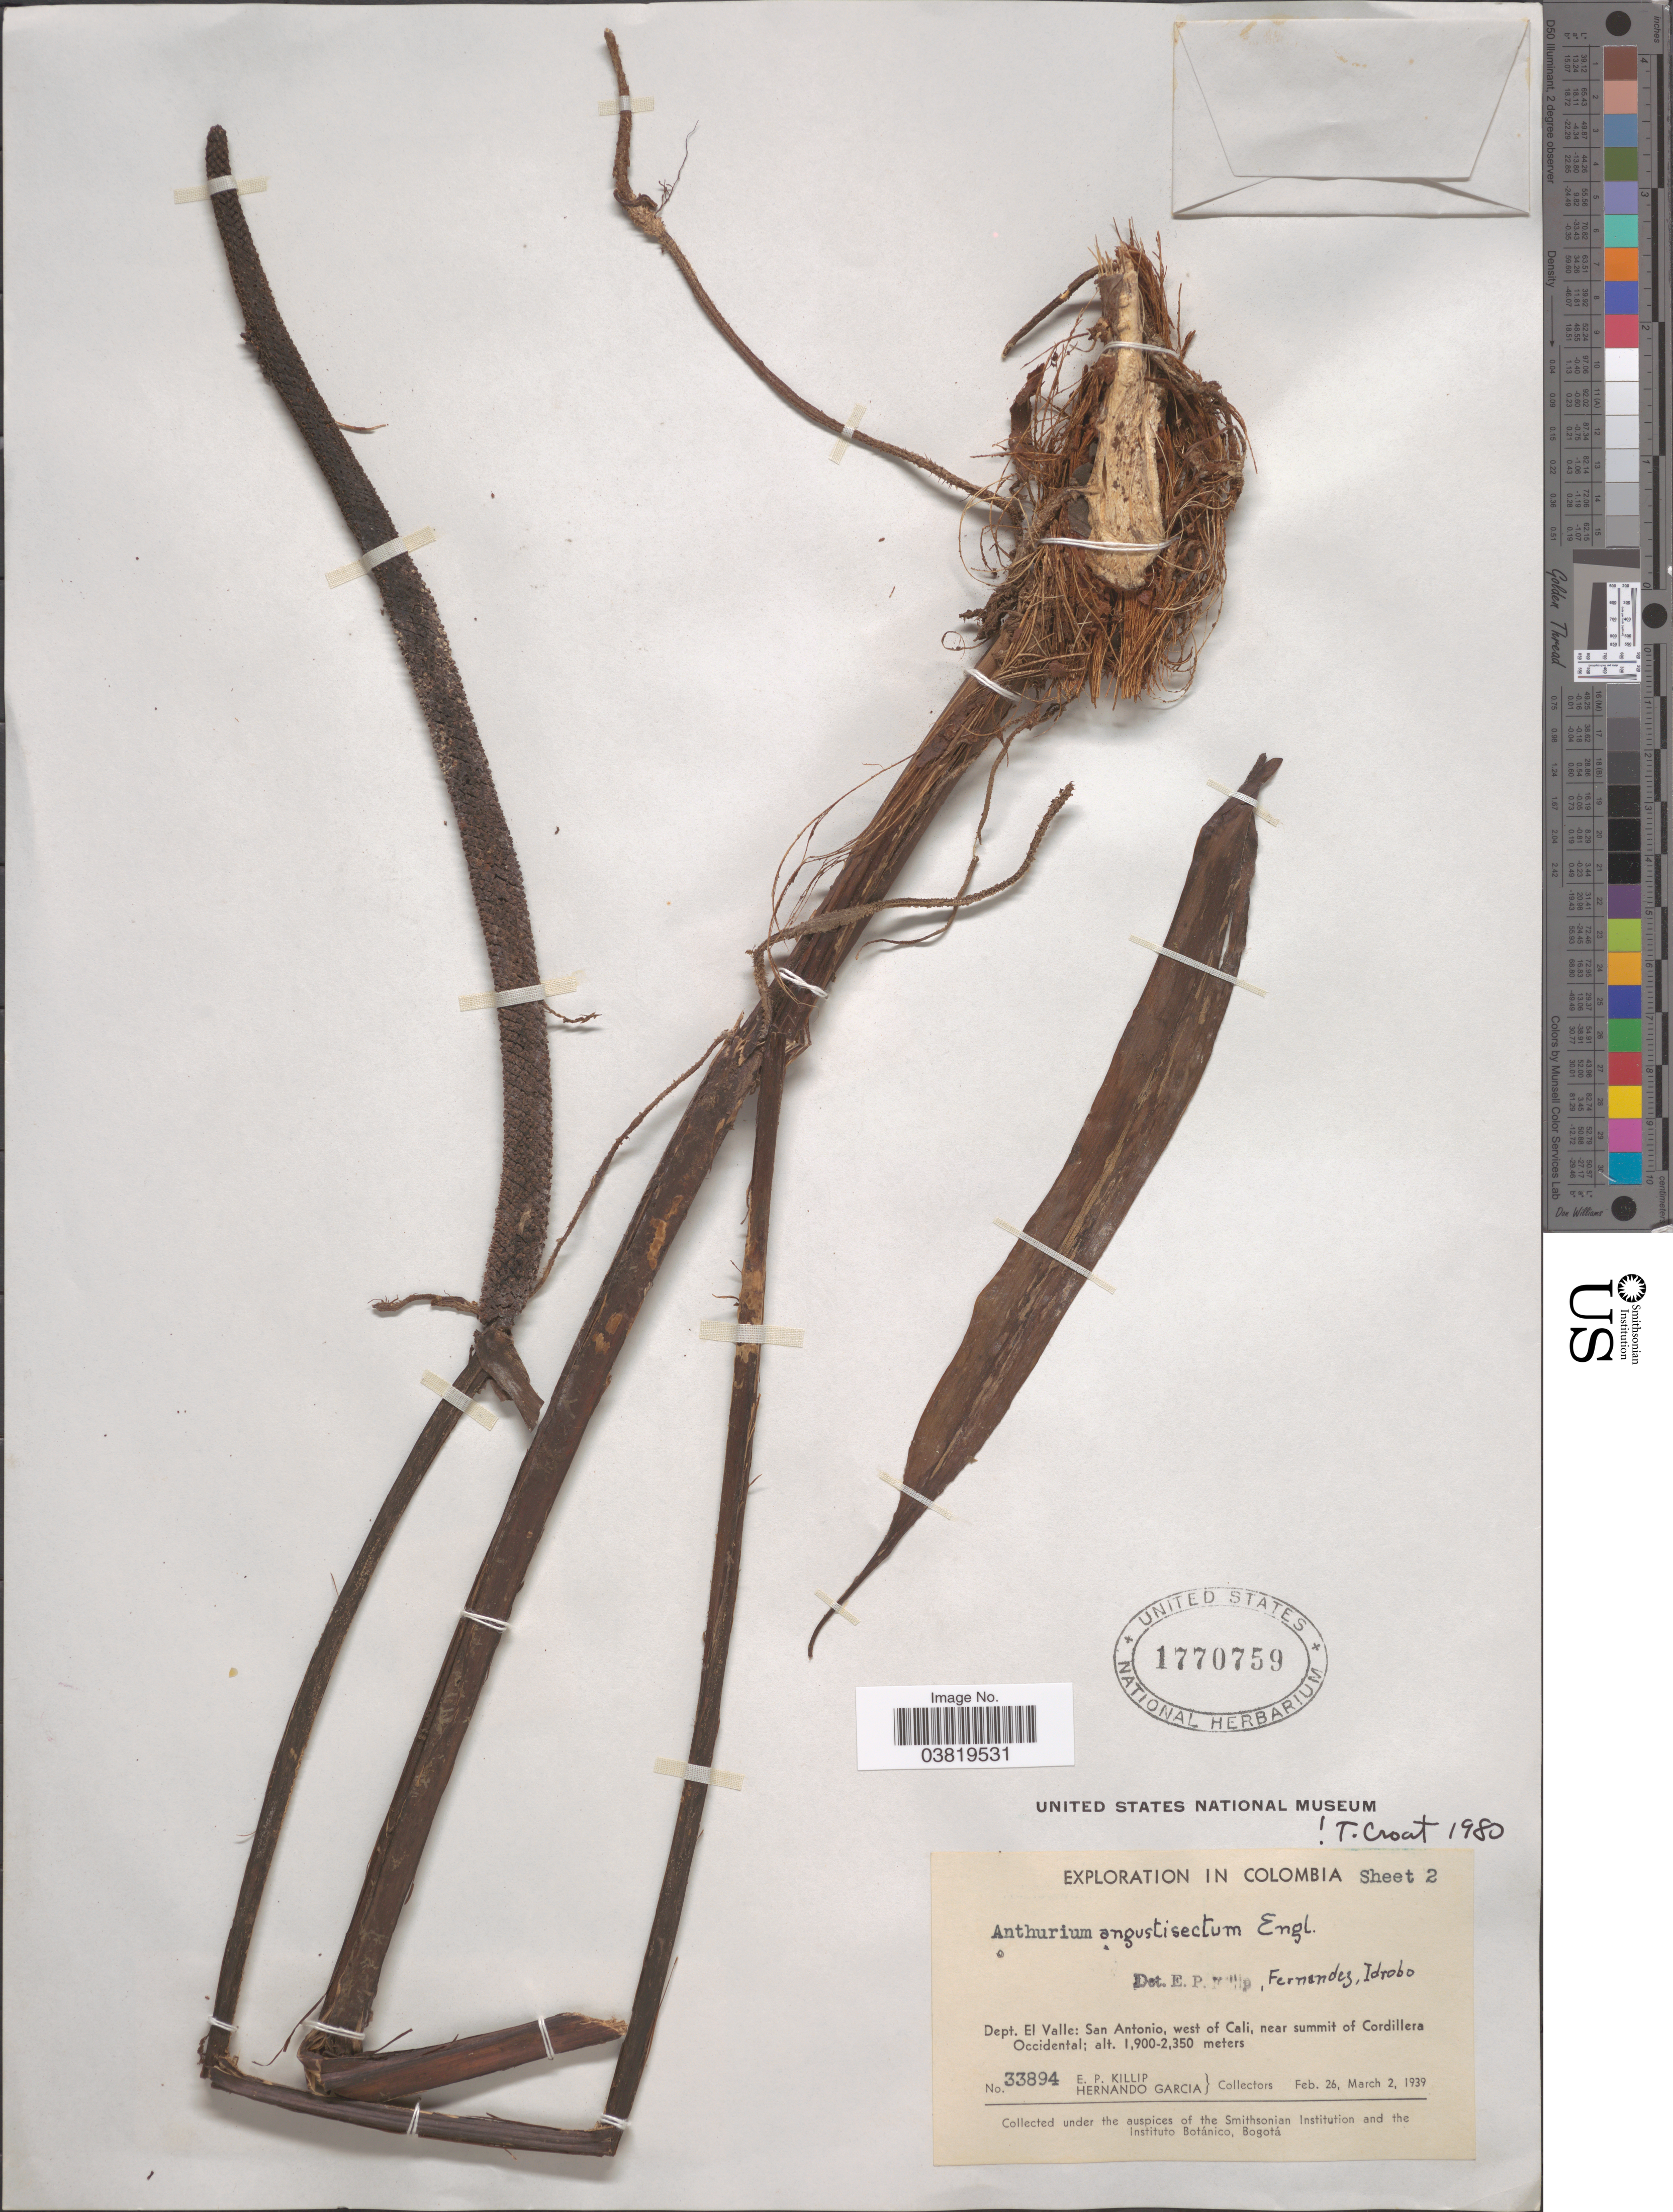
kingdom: Plantae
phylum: Tracheophyta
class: Liliopsida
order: Alismatales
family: Araceae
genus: Anthurium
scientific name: Anthurium angustisectum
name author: Engl.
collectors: E. P. Killip & H. Garcia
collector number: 33894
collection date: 1939-02-26/1939-03-02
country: Colombia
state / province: Valle del Cauca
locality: Dept. El Valle: San Antonio, west of Cali, near summit of Cordillera Occidental.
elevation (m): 1900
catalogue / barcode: US 1770759